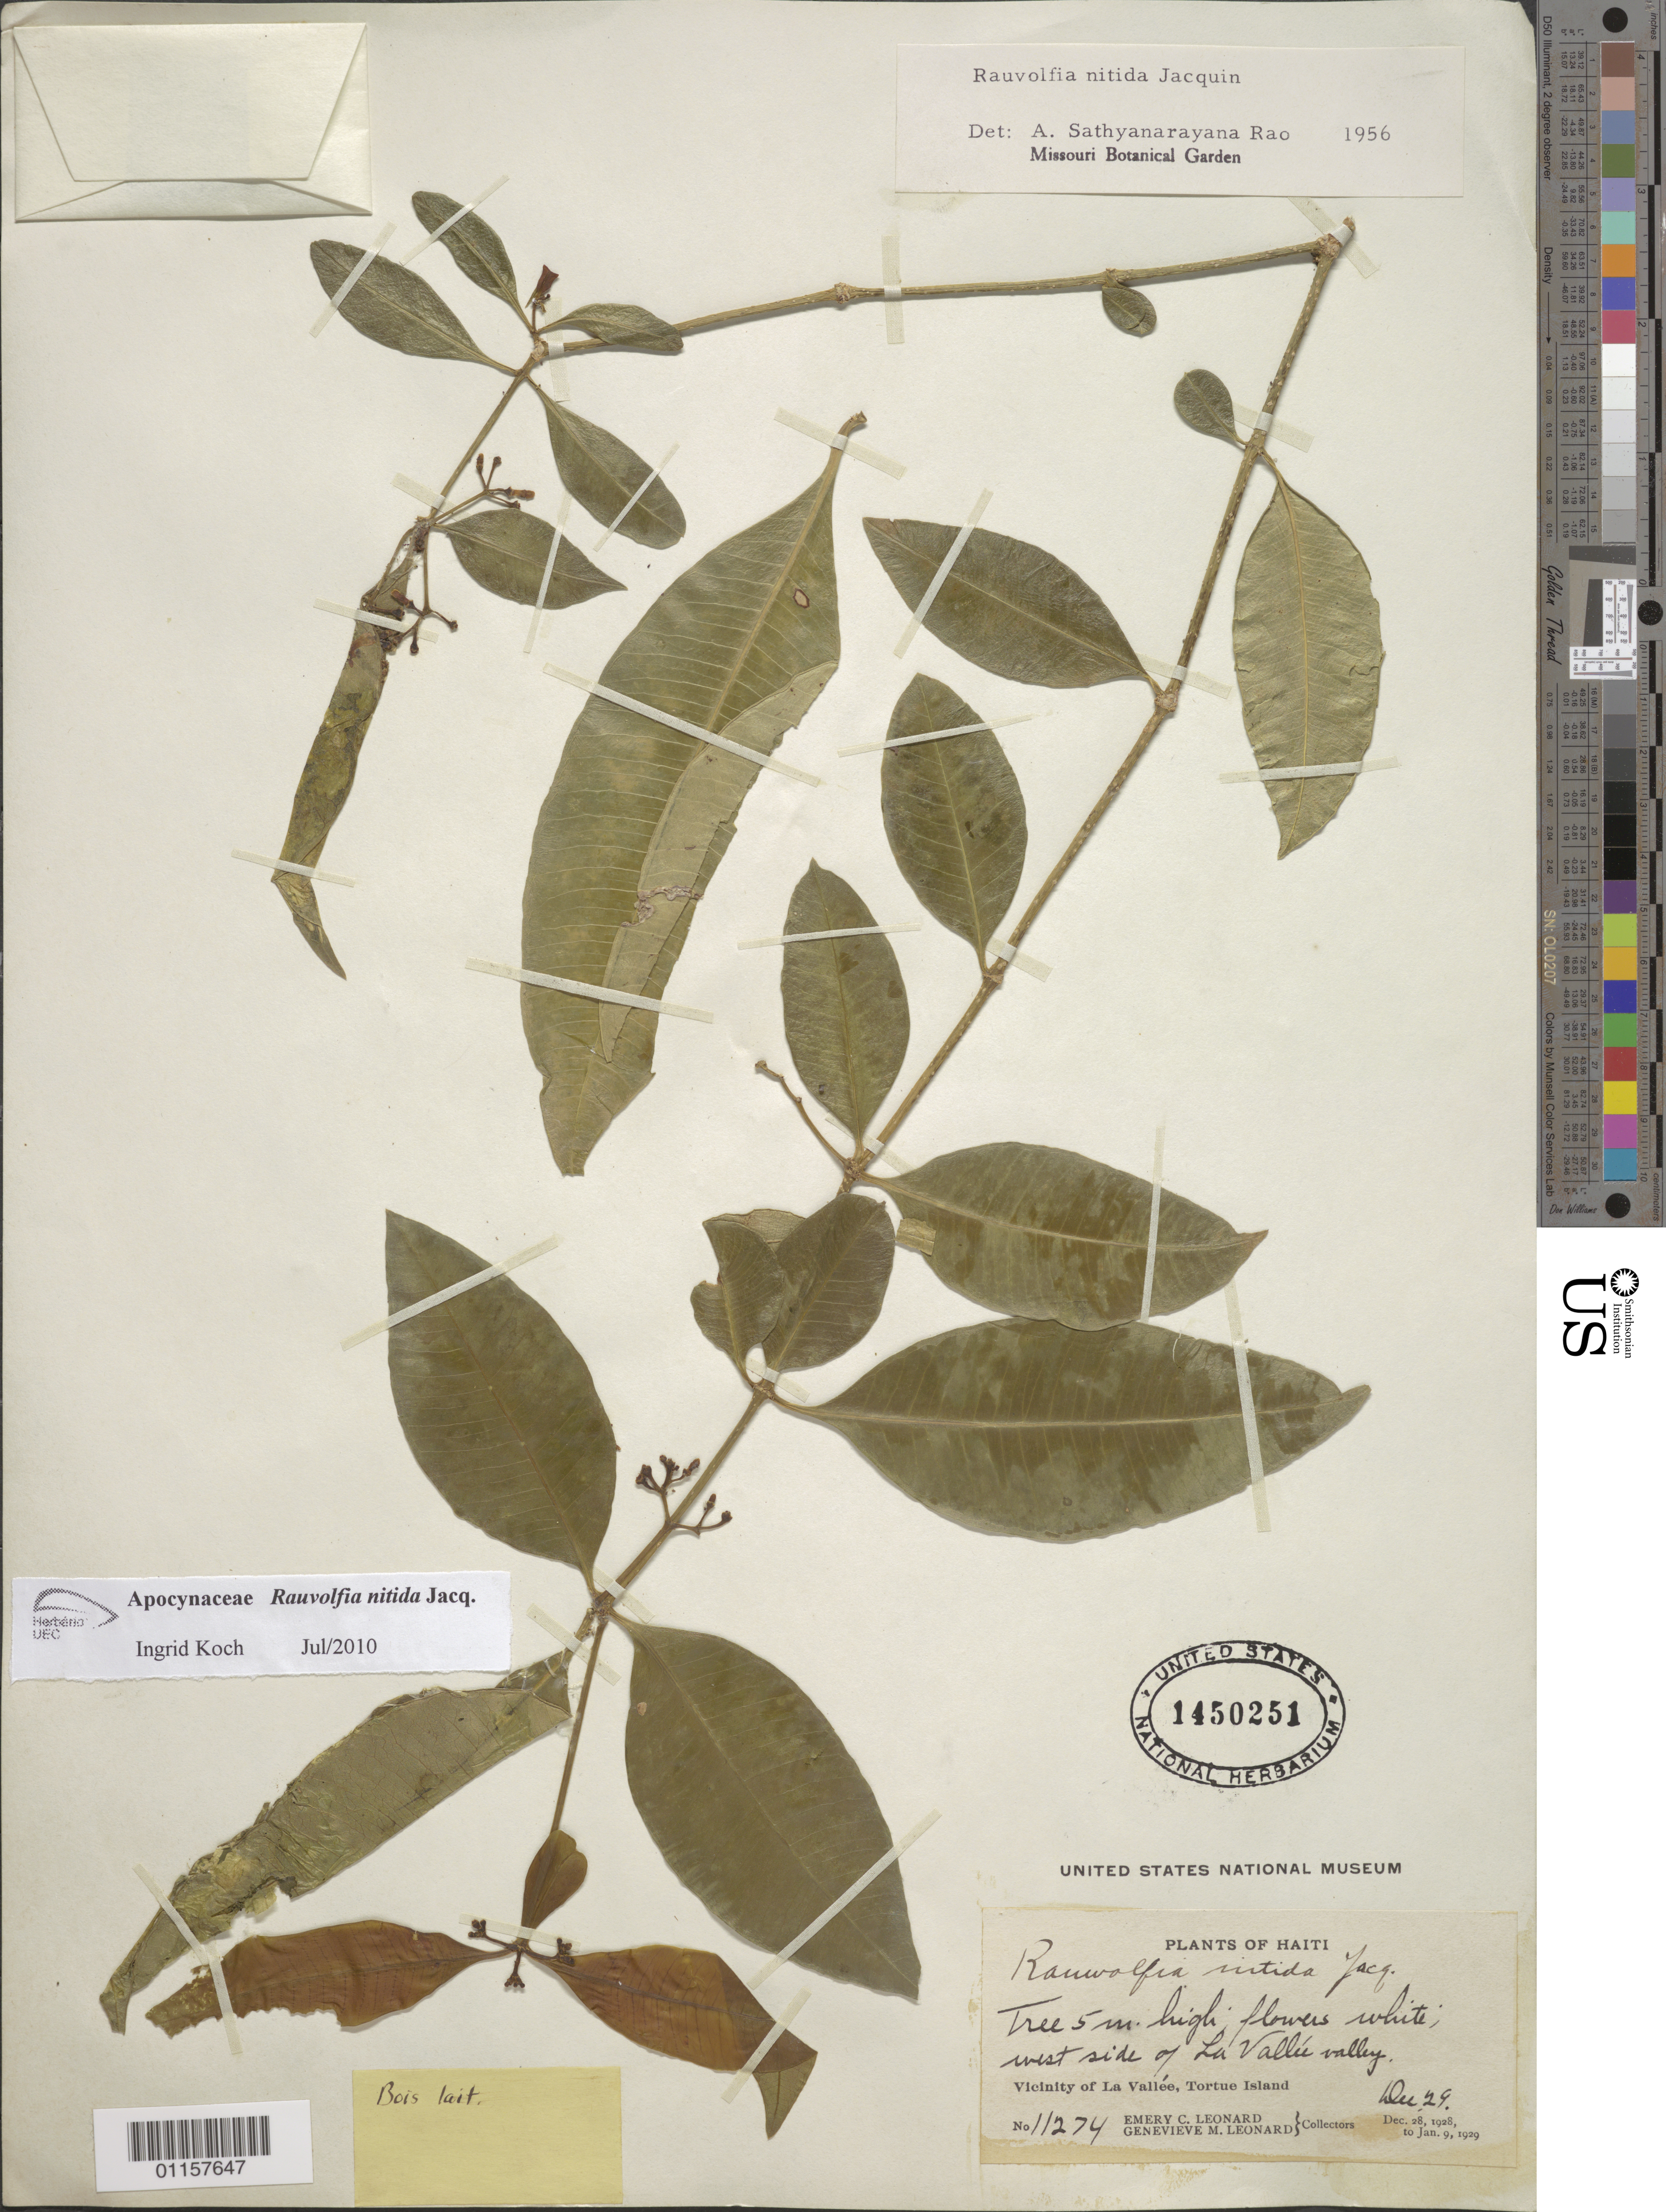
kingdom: Plantae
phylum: Tracheophyta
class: Magnoliopsida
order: Gentianales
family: Apocynaceae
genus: Rauvolfia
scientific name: Rauvolfia nitida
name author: Jacq.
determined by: Koch, I.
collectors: E. C. Leonard & G. M. Leonard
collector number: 11274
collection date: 1928-12-29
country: Haiti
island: Tortue I.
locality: La Vallée valley, W side.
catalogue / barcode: US 1450251